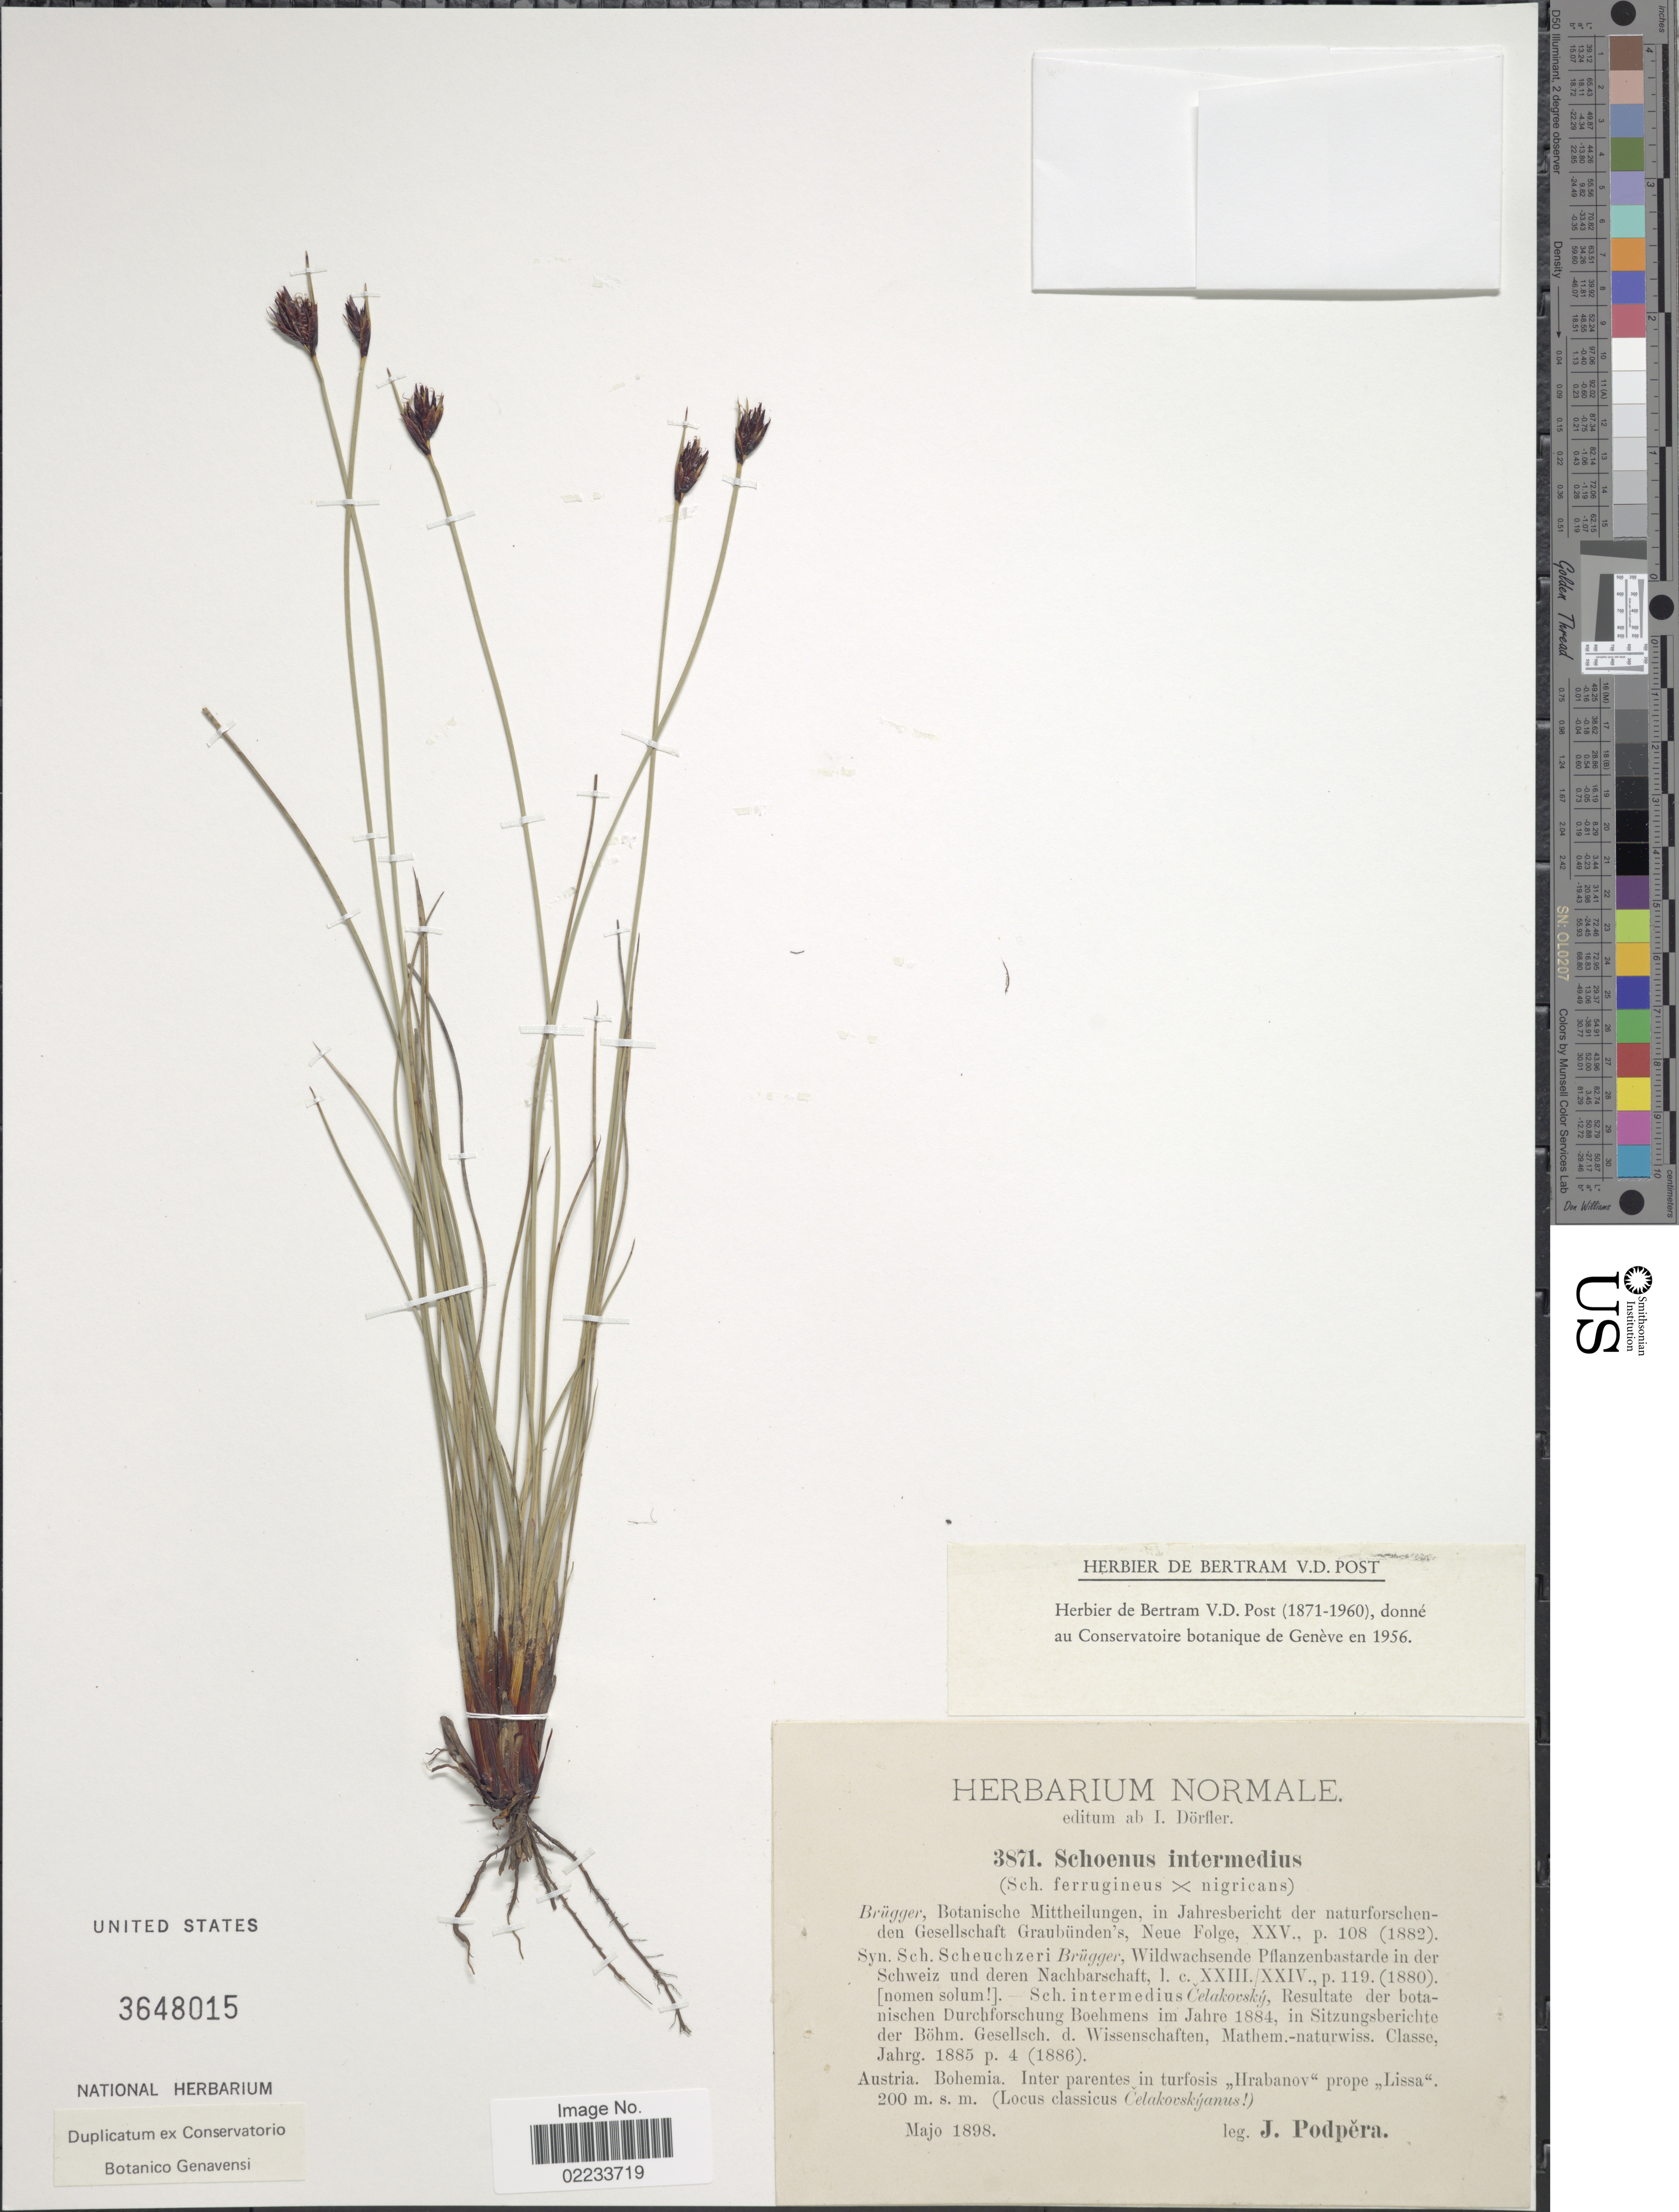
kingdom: Plantae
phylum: Tracheophyta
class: Liliopsida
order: Poales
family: Cyperaceae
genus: Schoenus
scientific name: Schoenus ferrugineus x S. nigricans L.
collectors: J. Podpera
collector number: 3871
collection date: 1898-05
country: Austria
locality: Bohemia. Inter parentes in turfosis ,,Hrabanov' prope ,,Lissa'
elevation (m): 200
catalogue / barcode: US 3648015